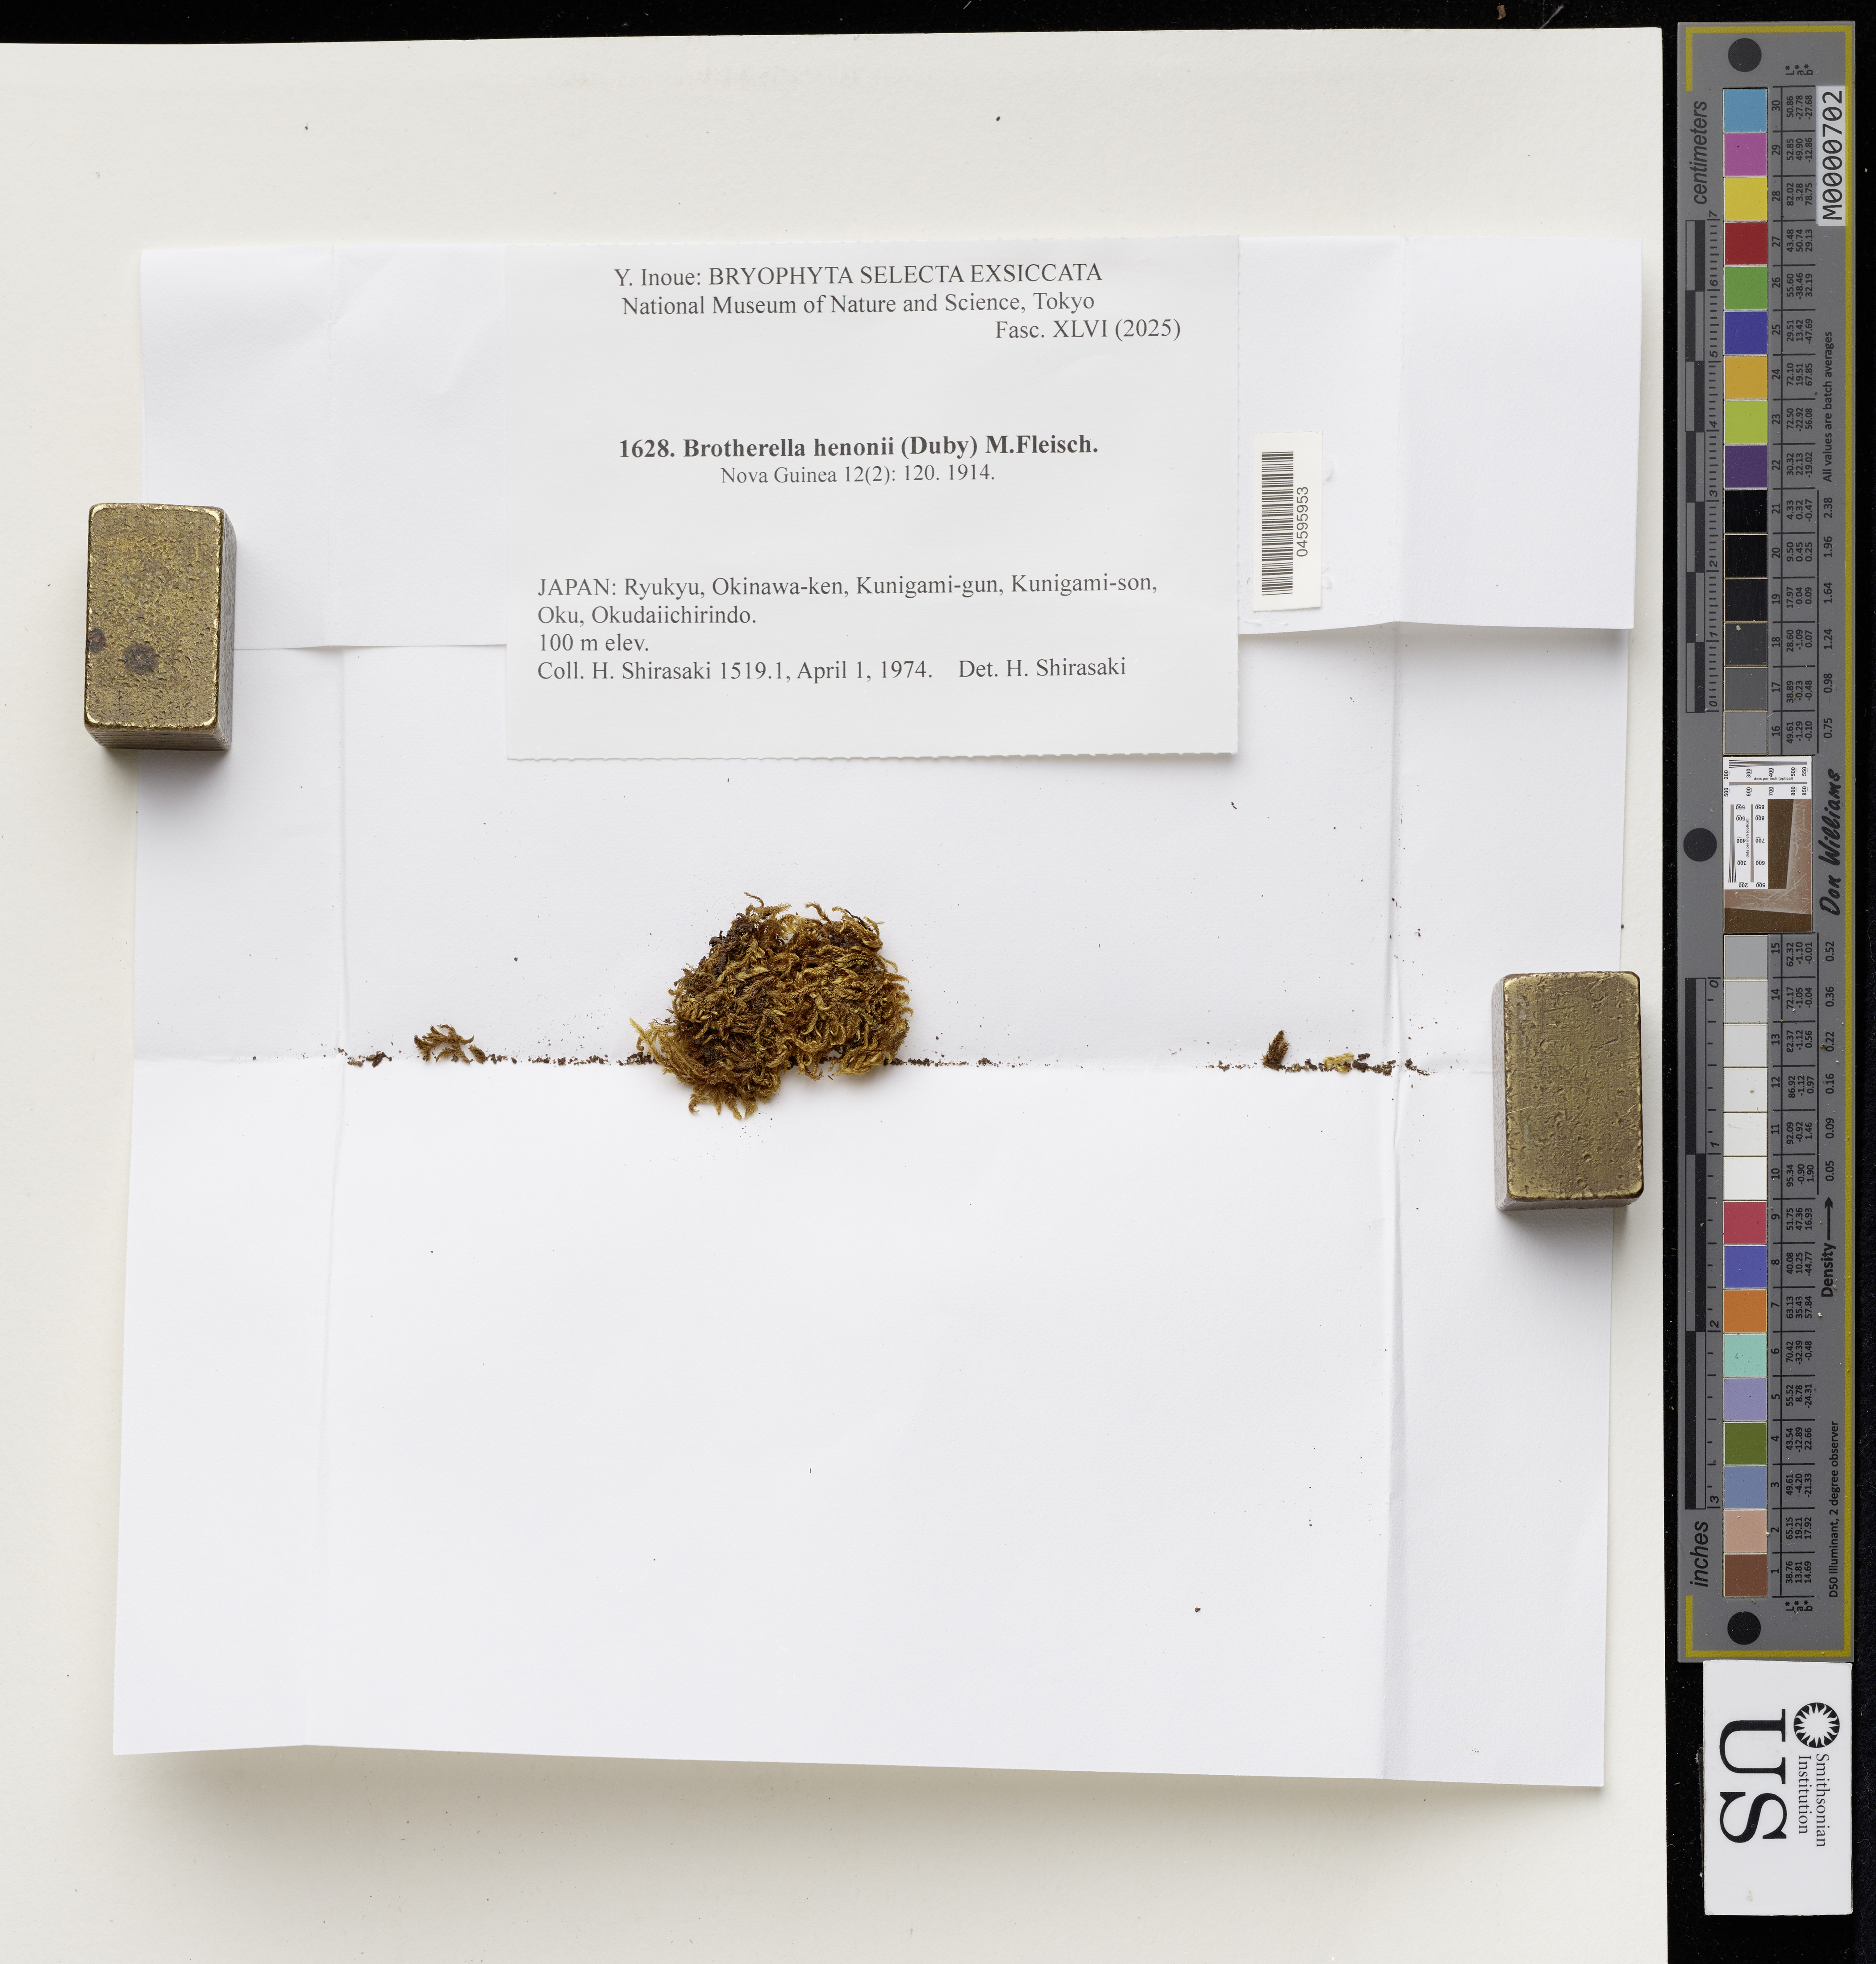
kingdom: Plantae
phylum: Bryophyta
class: Bryopsida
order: Hypnales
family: Pylaisiadelphaceae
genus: Brotherella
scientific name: Brotherella henonii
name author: (Duby) M. Fleisch.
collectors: H. Shirasaki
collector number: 1519.1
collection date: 1974-04-01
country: Japan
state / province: Okinawa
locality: JAPAN: Ryukyu, Okinawa-ken, Kunigami-gun, Kunigami-son, Oku, Okudaichirindo.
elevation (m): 100